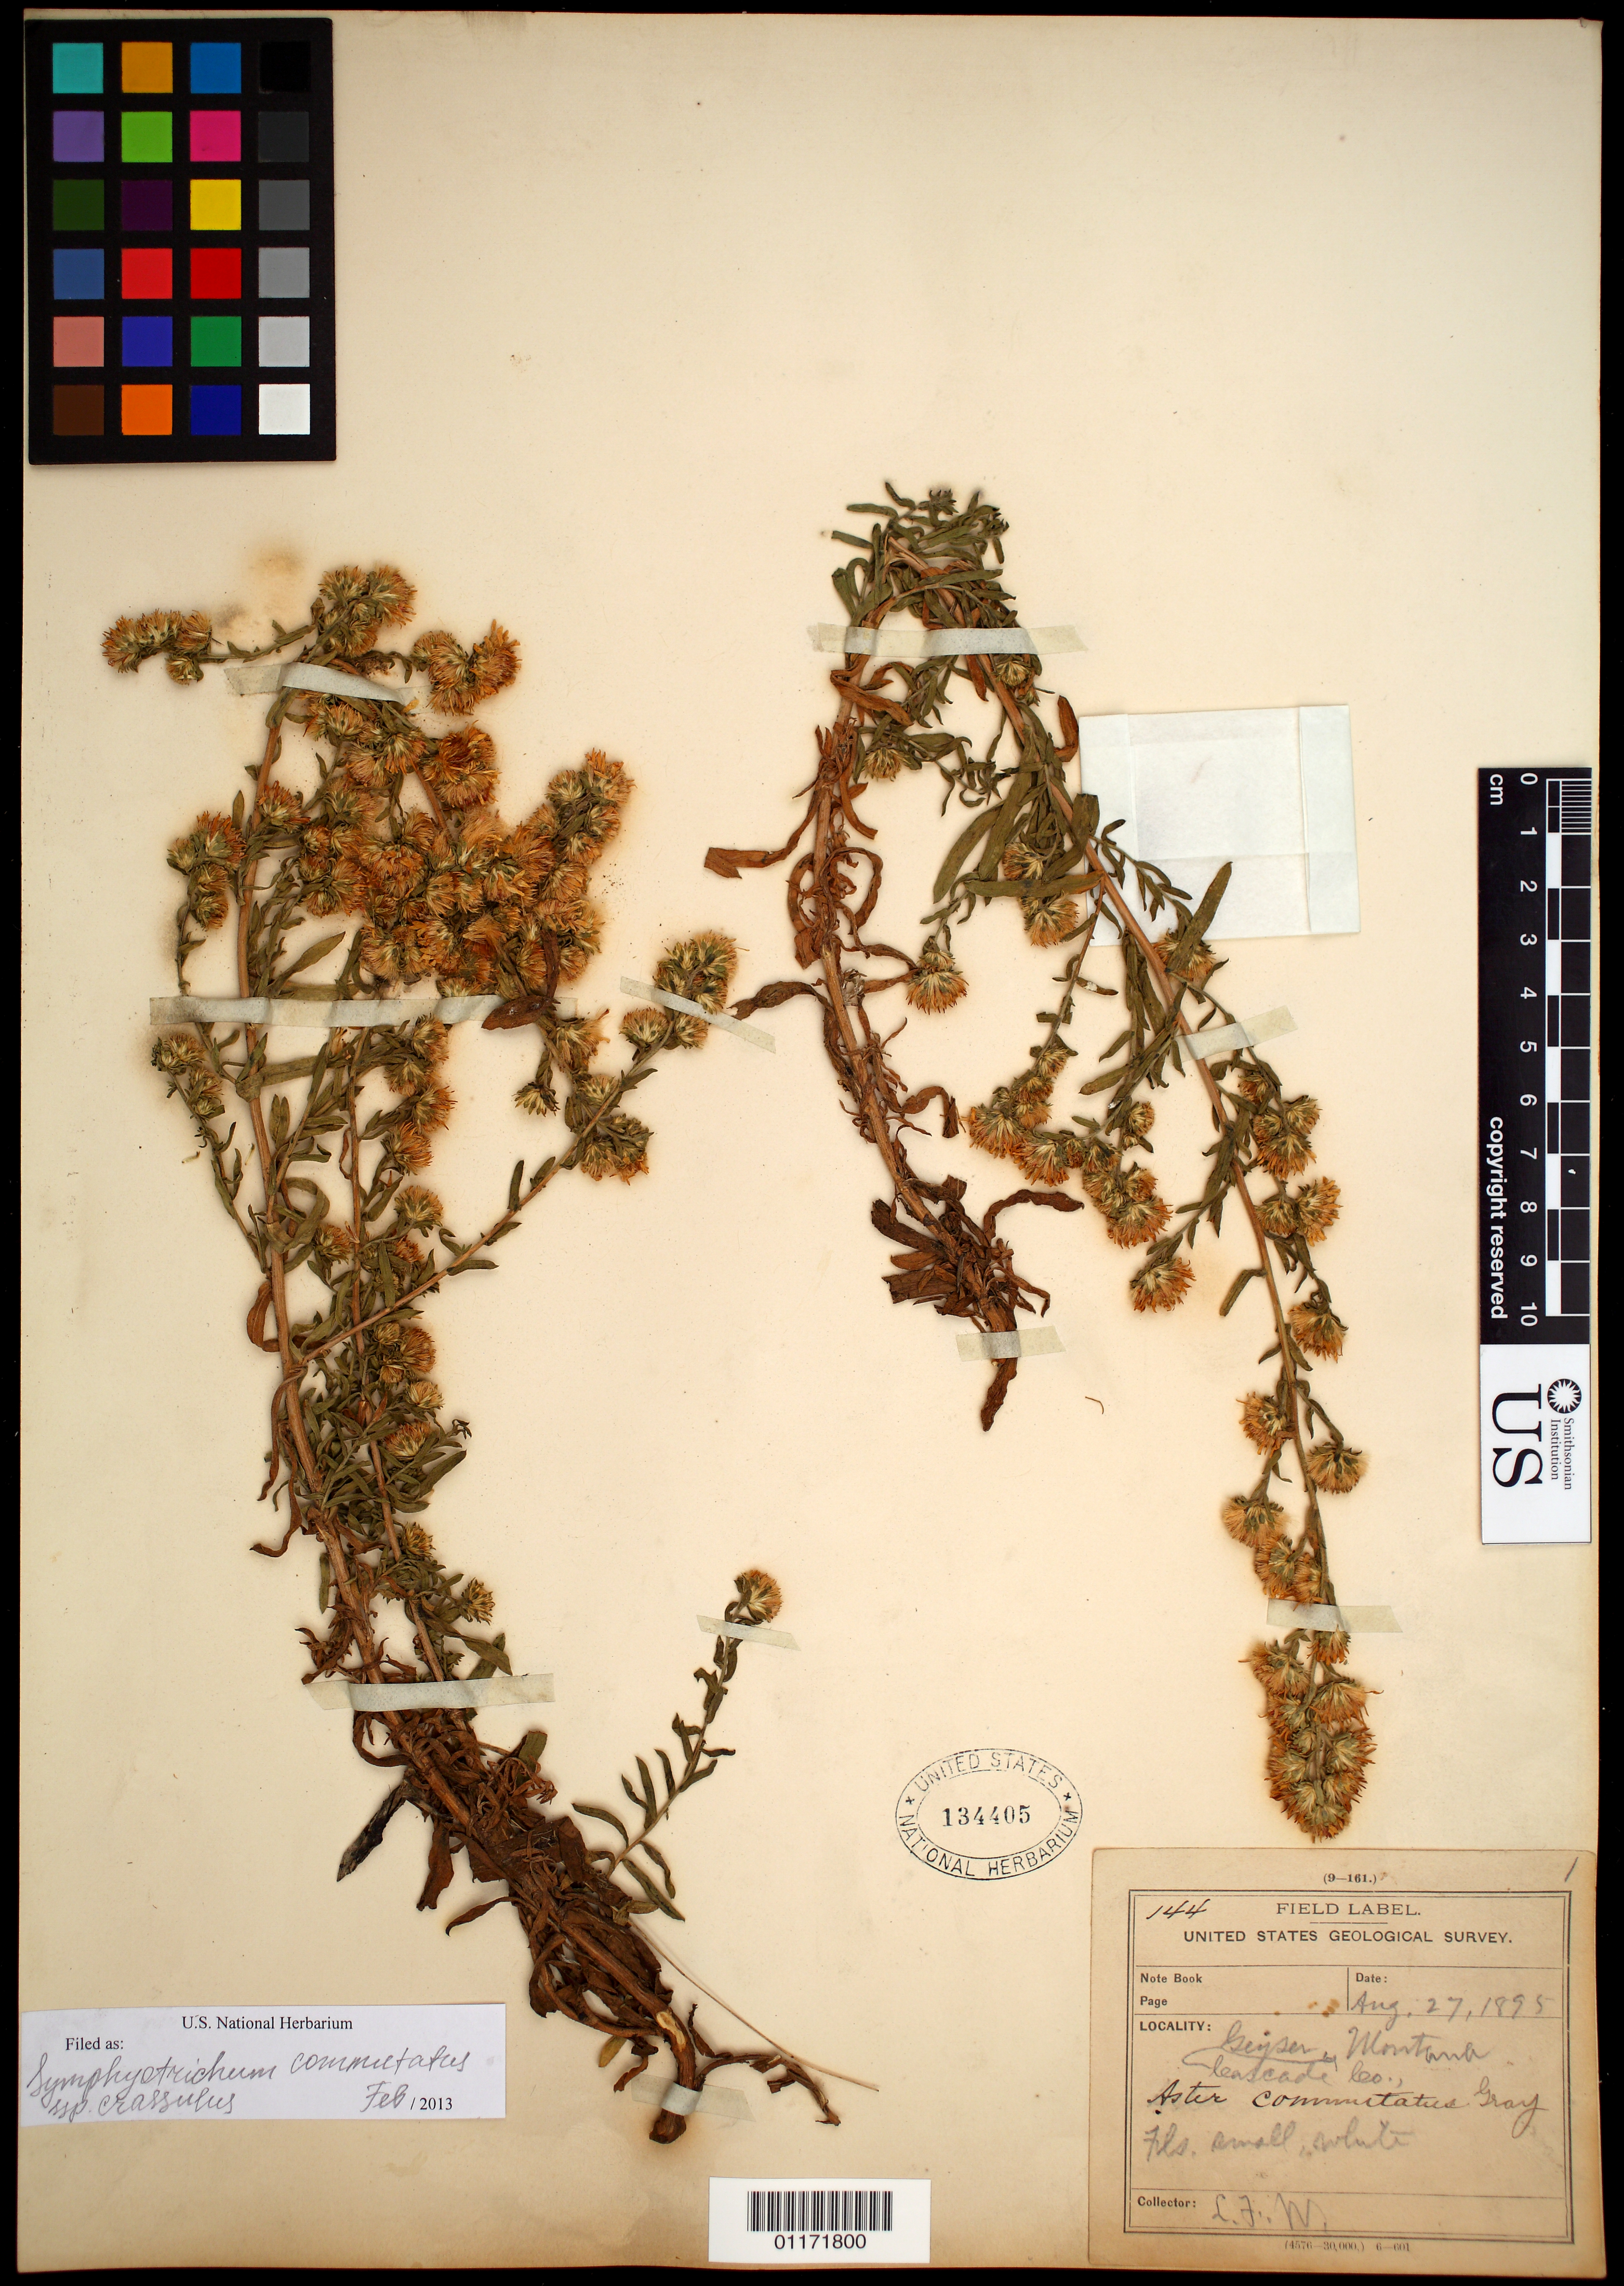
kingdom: Plantae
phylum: Tracheophyta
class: Magnoliopsida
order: Asterales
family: Asteraceae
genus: Symphyotrichum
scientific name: Symphyotrichum falcatum var. commutatum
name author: (Torr. & A. Gray) G.L. Nesom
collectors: L. F. Ward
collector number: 144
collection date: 1895-08-27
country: United States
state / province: Montana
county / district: Judith Basin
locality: Geyser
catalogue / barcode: US 134405